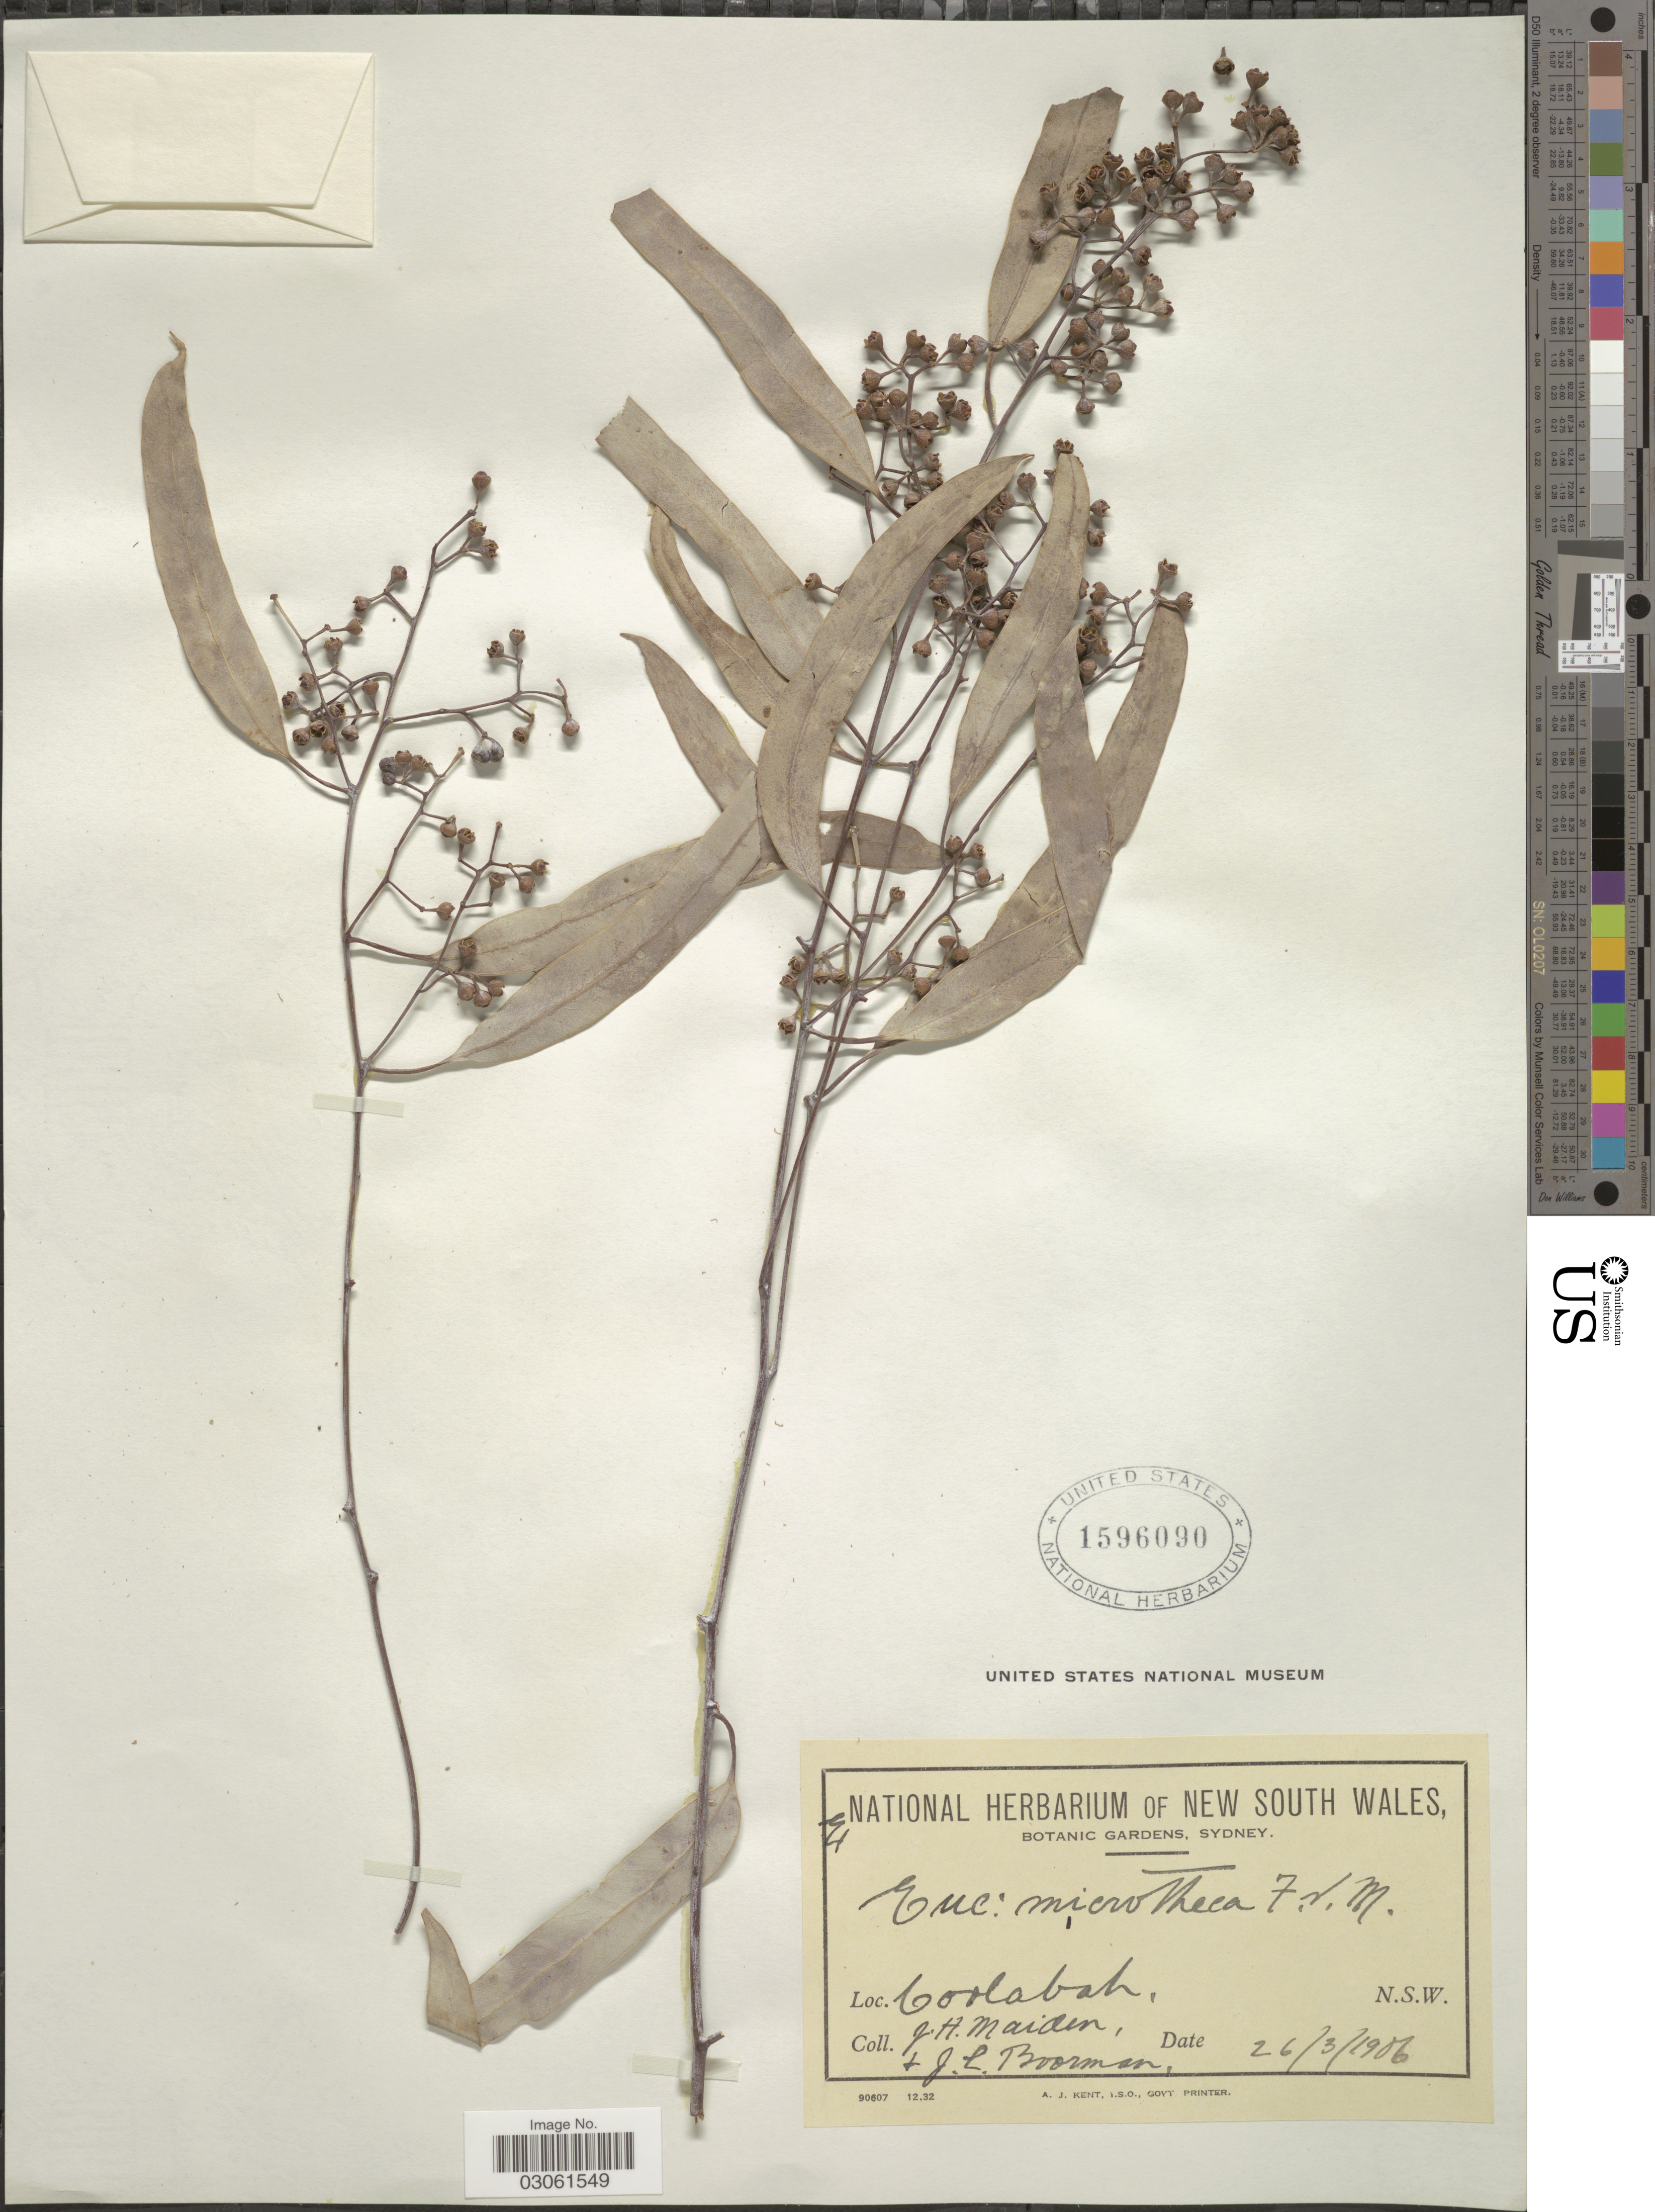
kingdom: Plantae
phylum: Tracheophyta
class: Magnoliopsida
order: Myrtales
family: Myrtaceae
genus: Eucalyptus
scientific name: Eucalyptus microtheca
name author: F. Muell.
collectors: J. Maiden & J. Boorman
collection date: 1906-03-26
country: Australia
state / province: New South Wales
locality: Coolabah, N. S. W.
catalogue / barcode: US 1596090